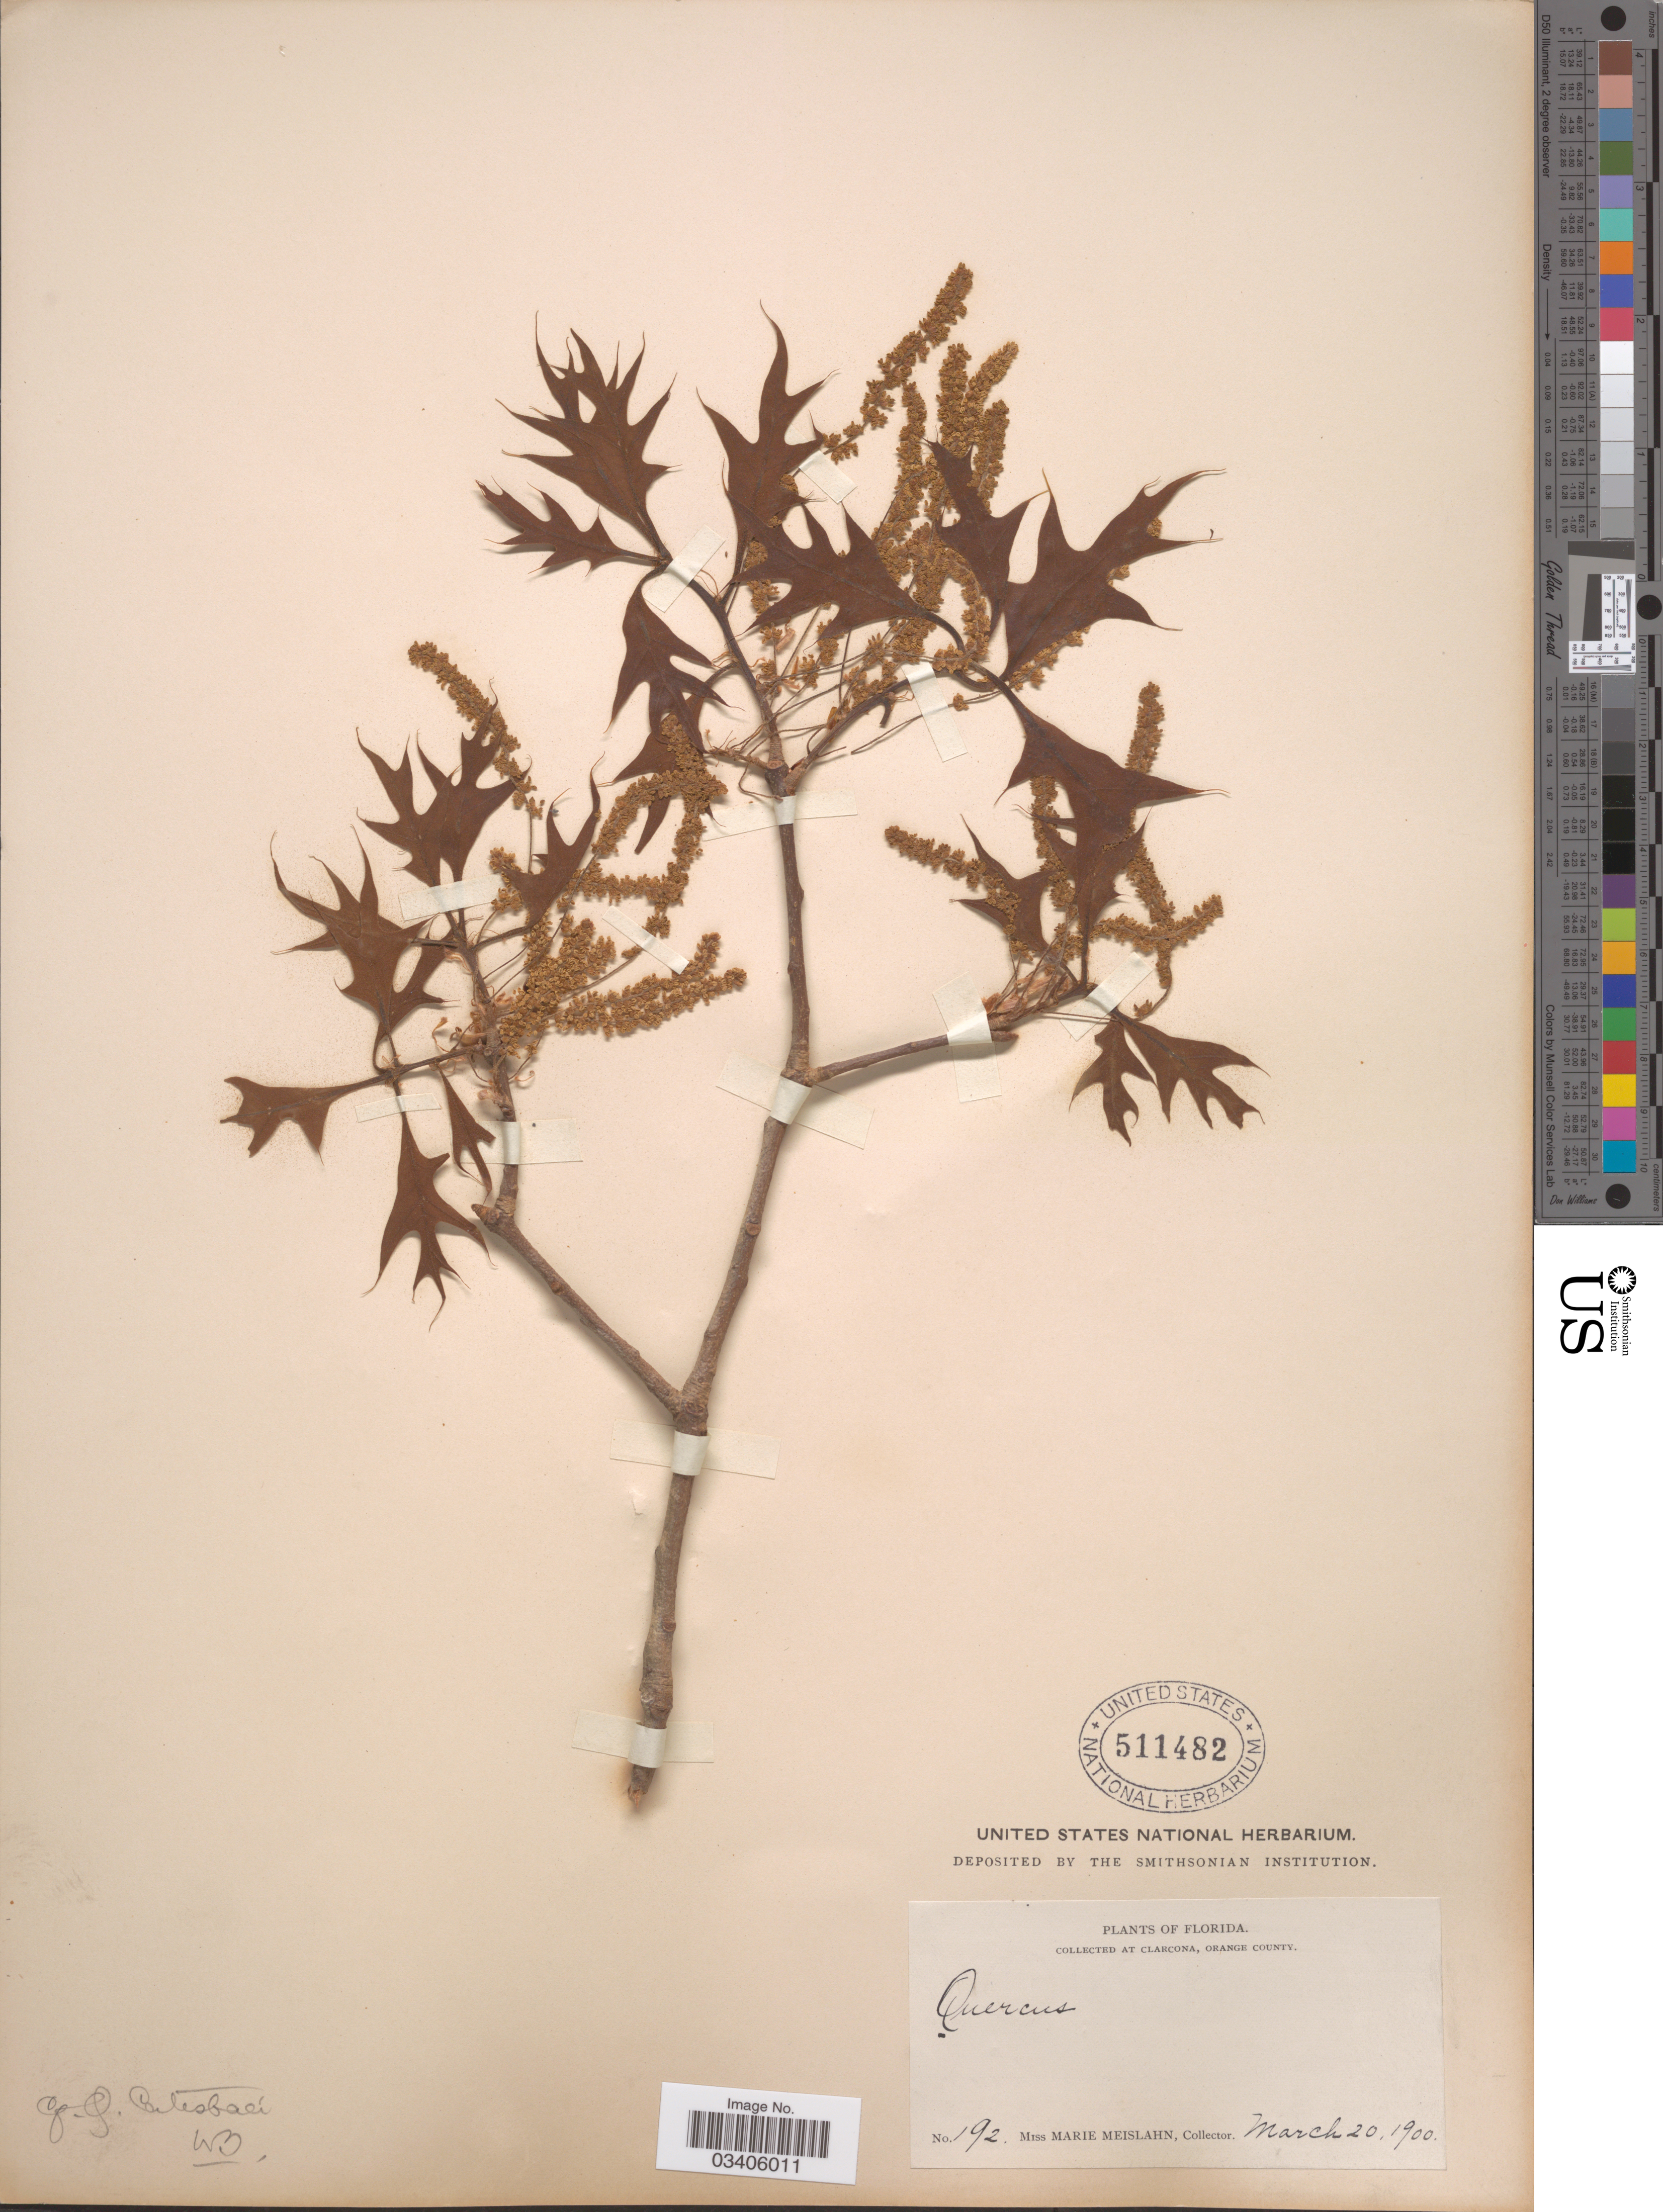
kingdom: Plantae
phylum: Tracheophyta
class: Magnoliopsida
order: Fagales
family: Fagaceae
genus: Quercus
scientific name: Quercus laevis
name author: Walter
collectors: M. Meislahn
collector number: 192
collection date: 1900-03-20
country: United States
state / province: Florida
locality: Clarcona, Orange County.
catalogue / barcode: US 511482